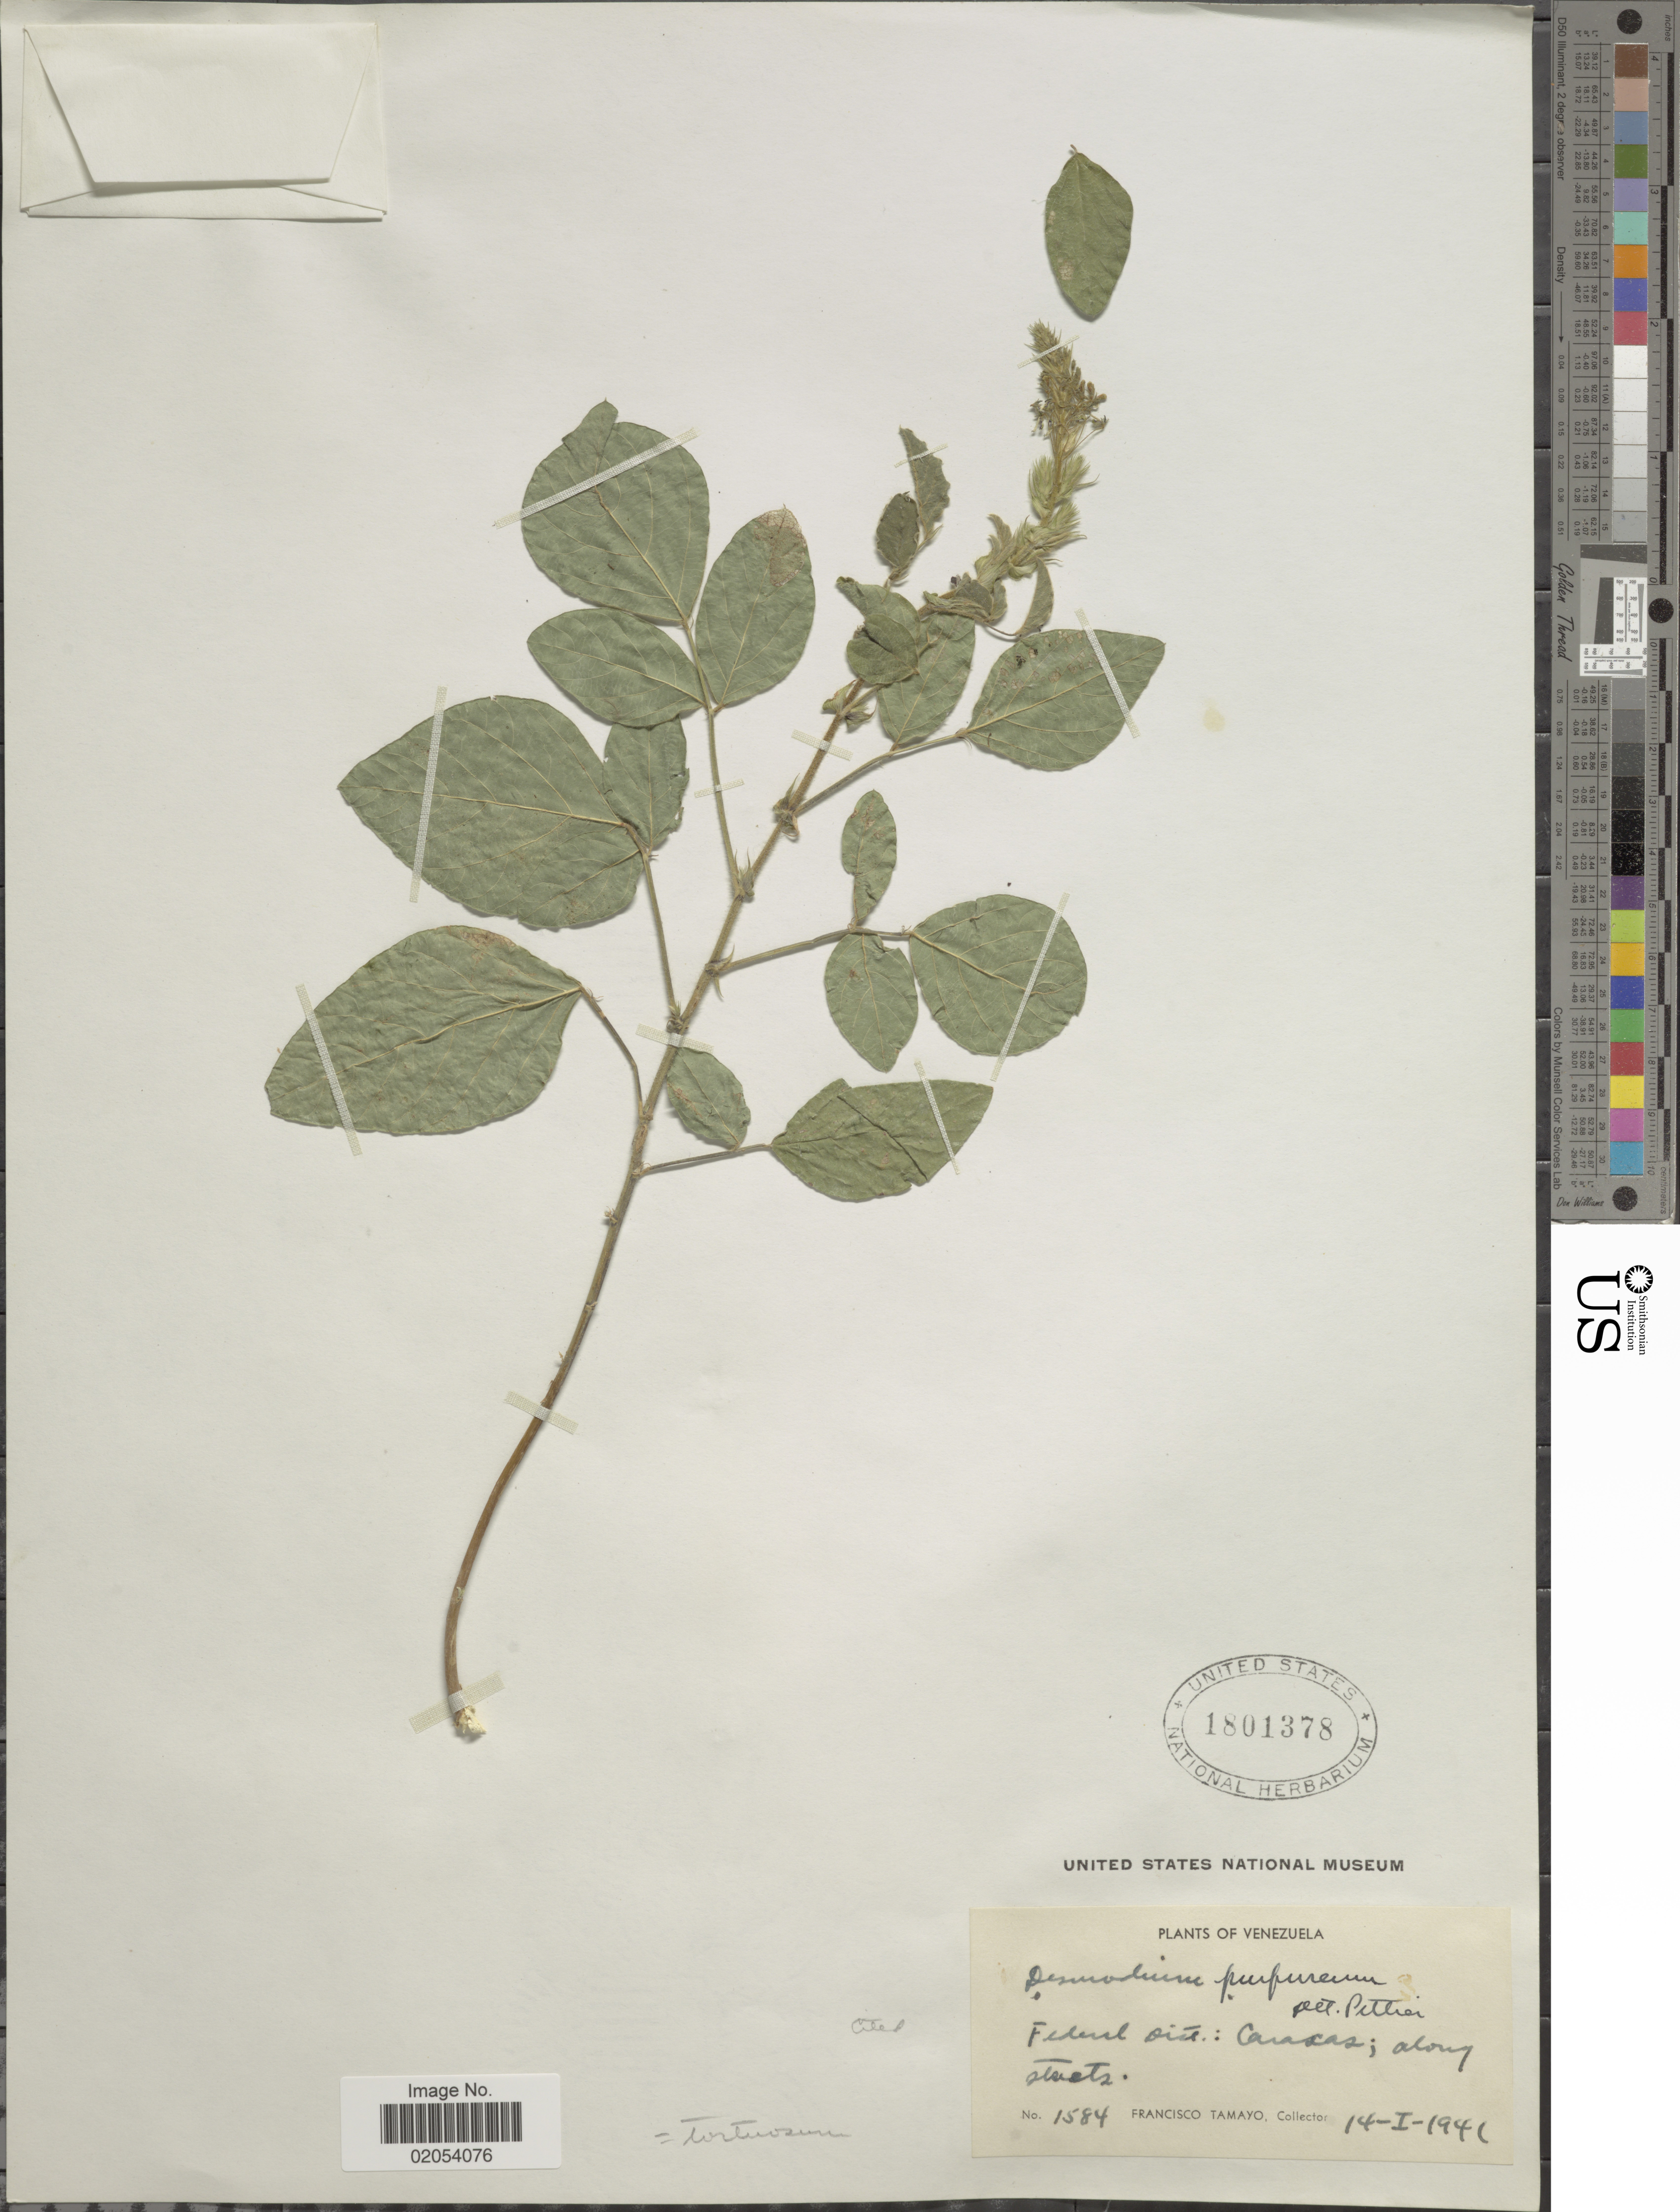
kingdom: Plantae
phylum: Tracheophyta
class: Magnoliopsida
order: Fabales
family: Fabaceae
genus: Desmodium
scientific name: Desmodium tortuosum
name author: (Sw.) DC.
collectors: F. Tamayo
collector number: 1584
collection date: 1946-01-14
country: Venezuela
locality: Federal Dist. Caracas,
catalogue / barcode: US 1801378